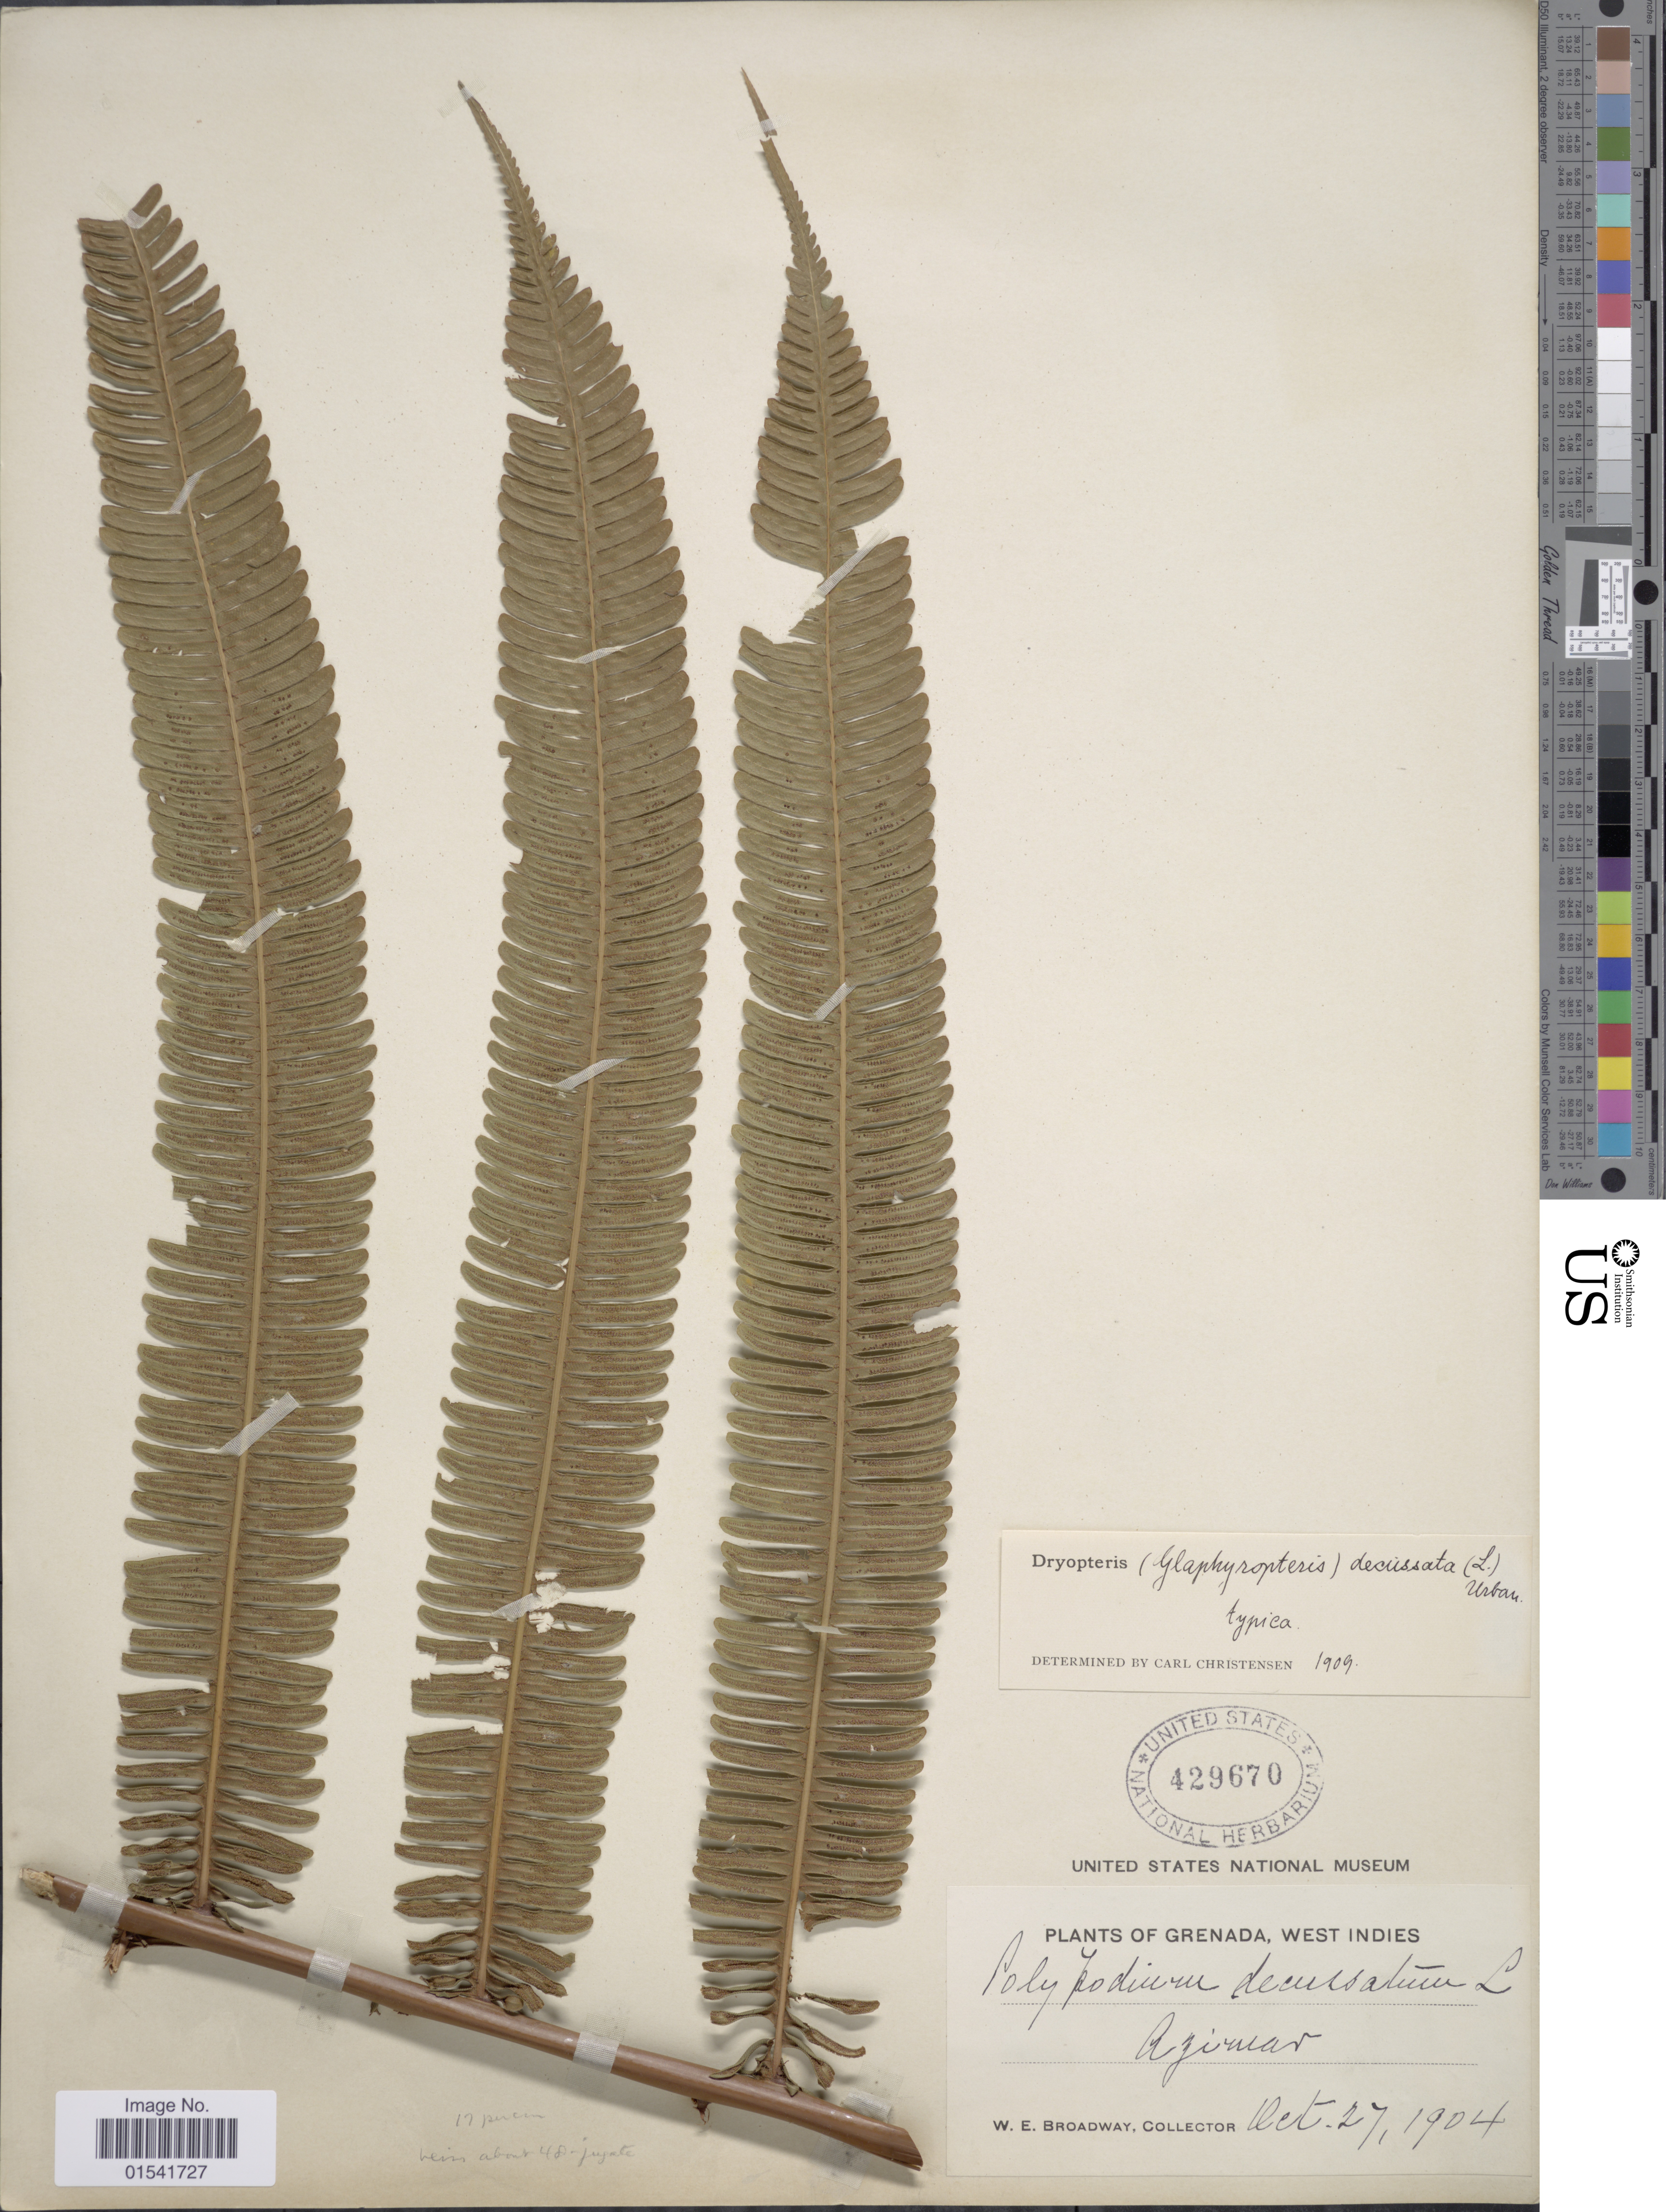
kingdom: Plantae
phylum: Tracheophyta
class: Polypodiopsida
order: Polypodiales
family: Thelypteridaceae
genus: Steiropteris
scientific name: Steiropteris decussata (L.) comb. nov., ined. 2015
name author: (L.)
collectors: W. E. Broadway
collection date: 1904-10-27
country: Grenada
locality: West Indies, Azimar.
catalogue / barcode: US 429670